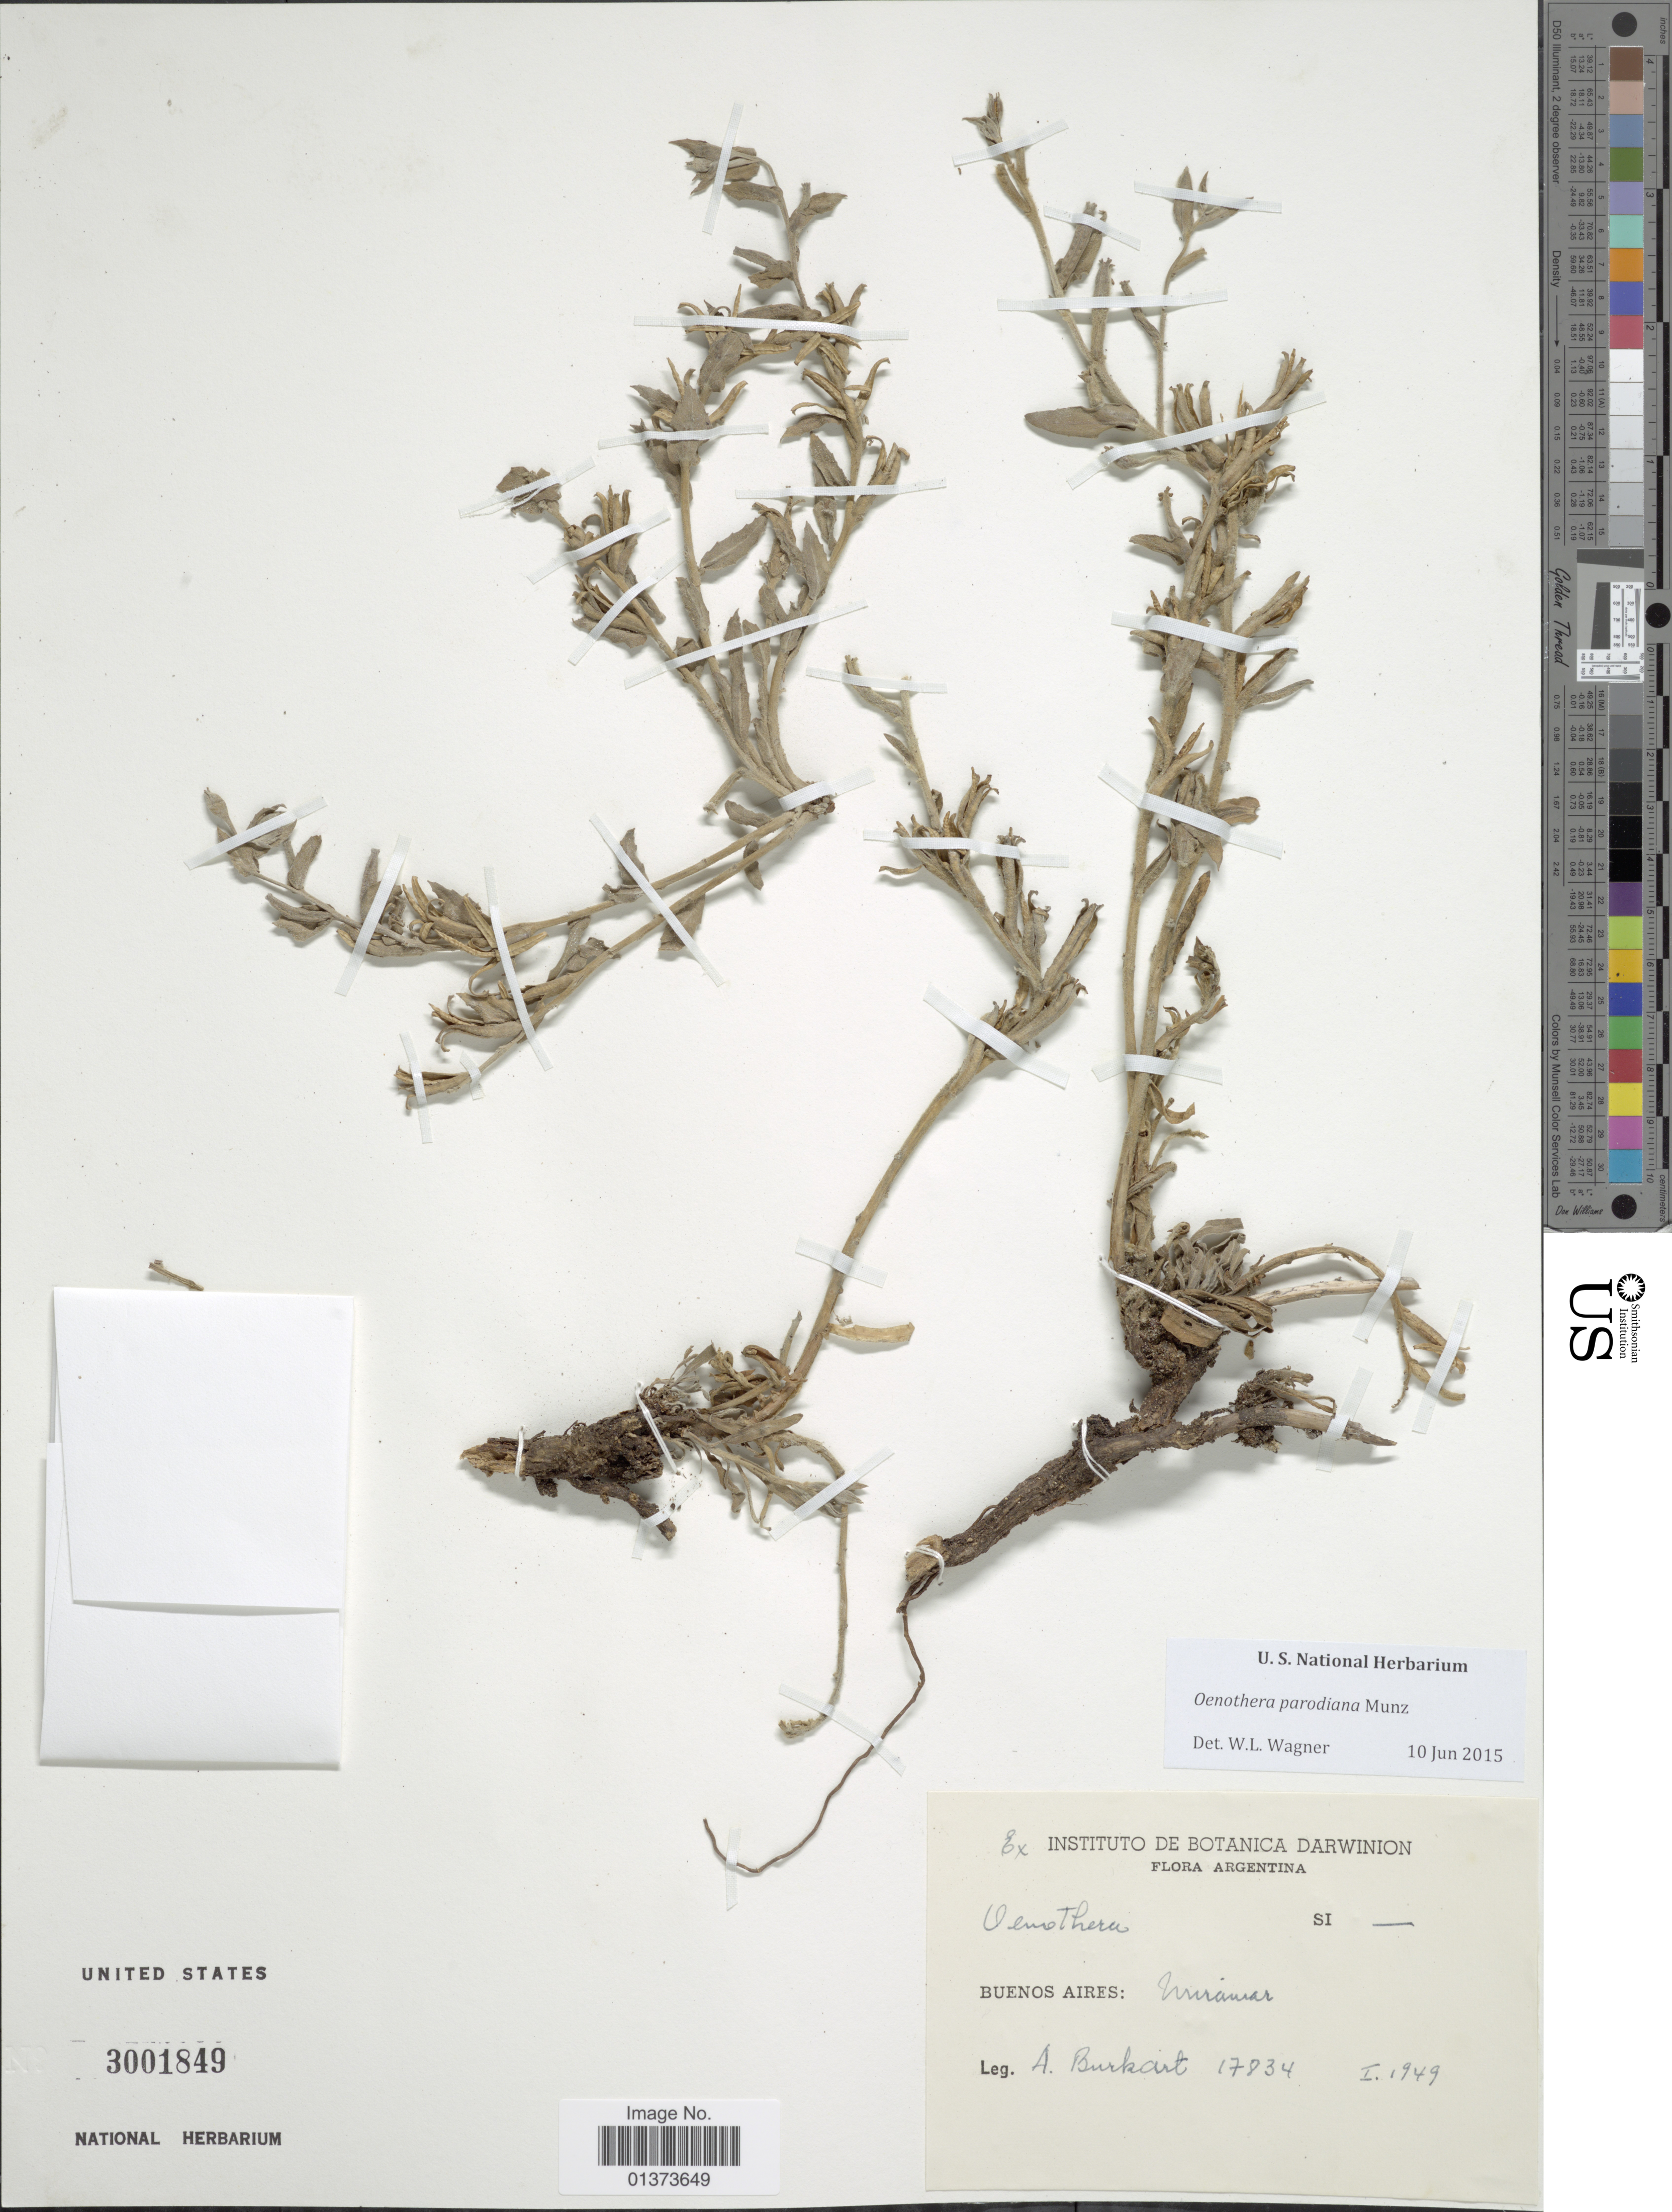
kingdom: Plantae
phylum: Tracheophyta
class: Magnoliopsida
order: Myrtales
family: Onagraceae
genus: Oenothera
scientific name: Oenothera parodiana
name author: Munz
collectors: A. E. Burkart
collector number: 17834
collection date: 1949-01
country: Argentina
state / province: Buenos Aires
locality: Miramar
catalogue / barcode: US 3001849